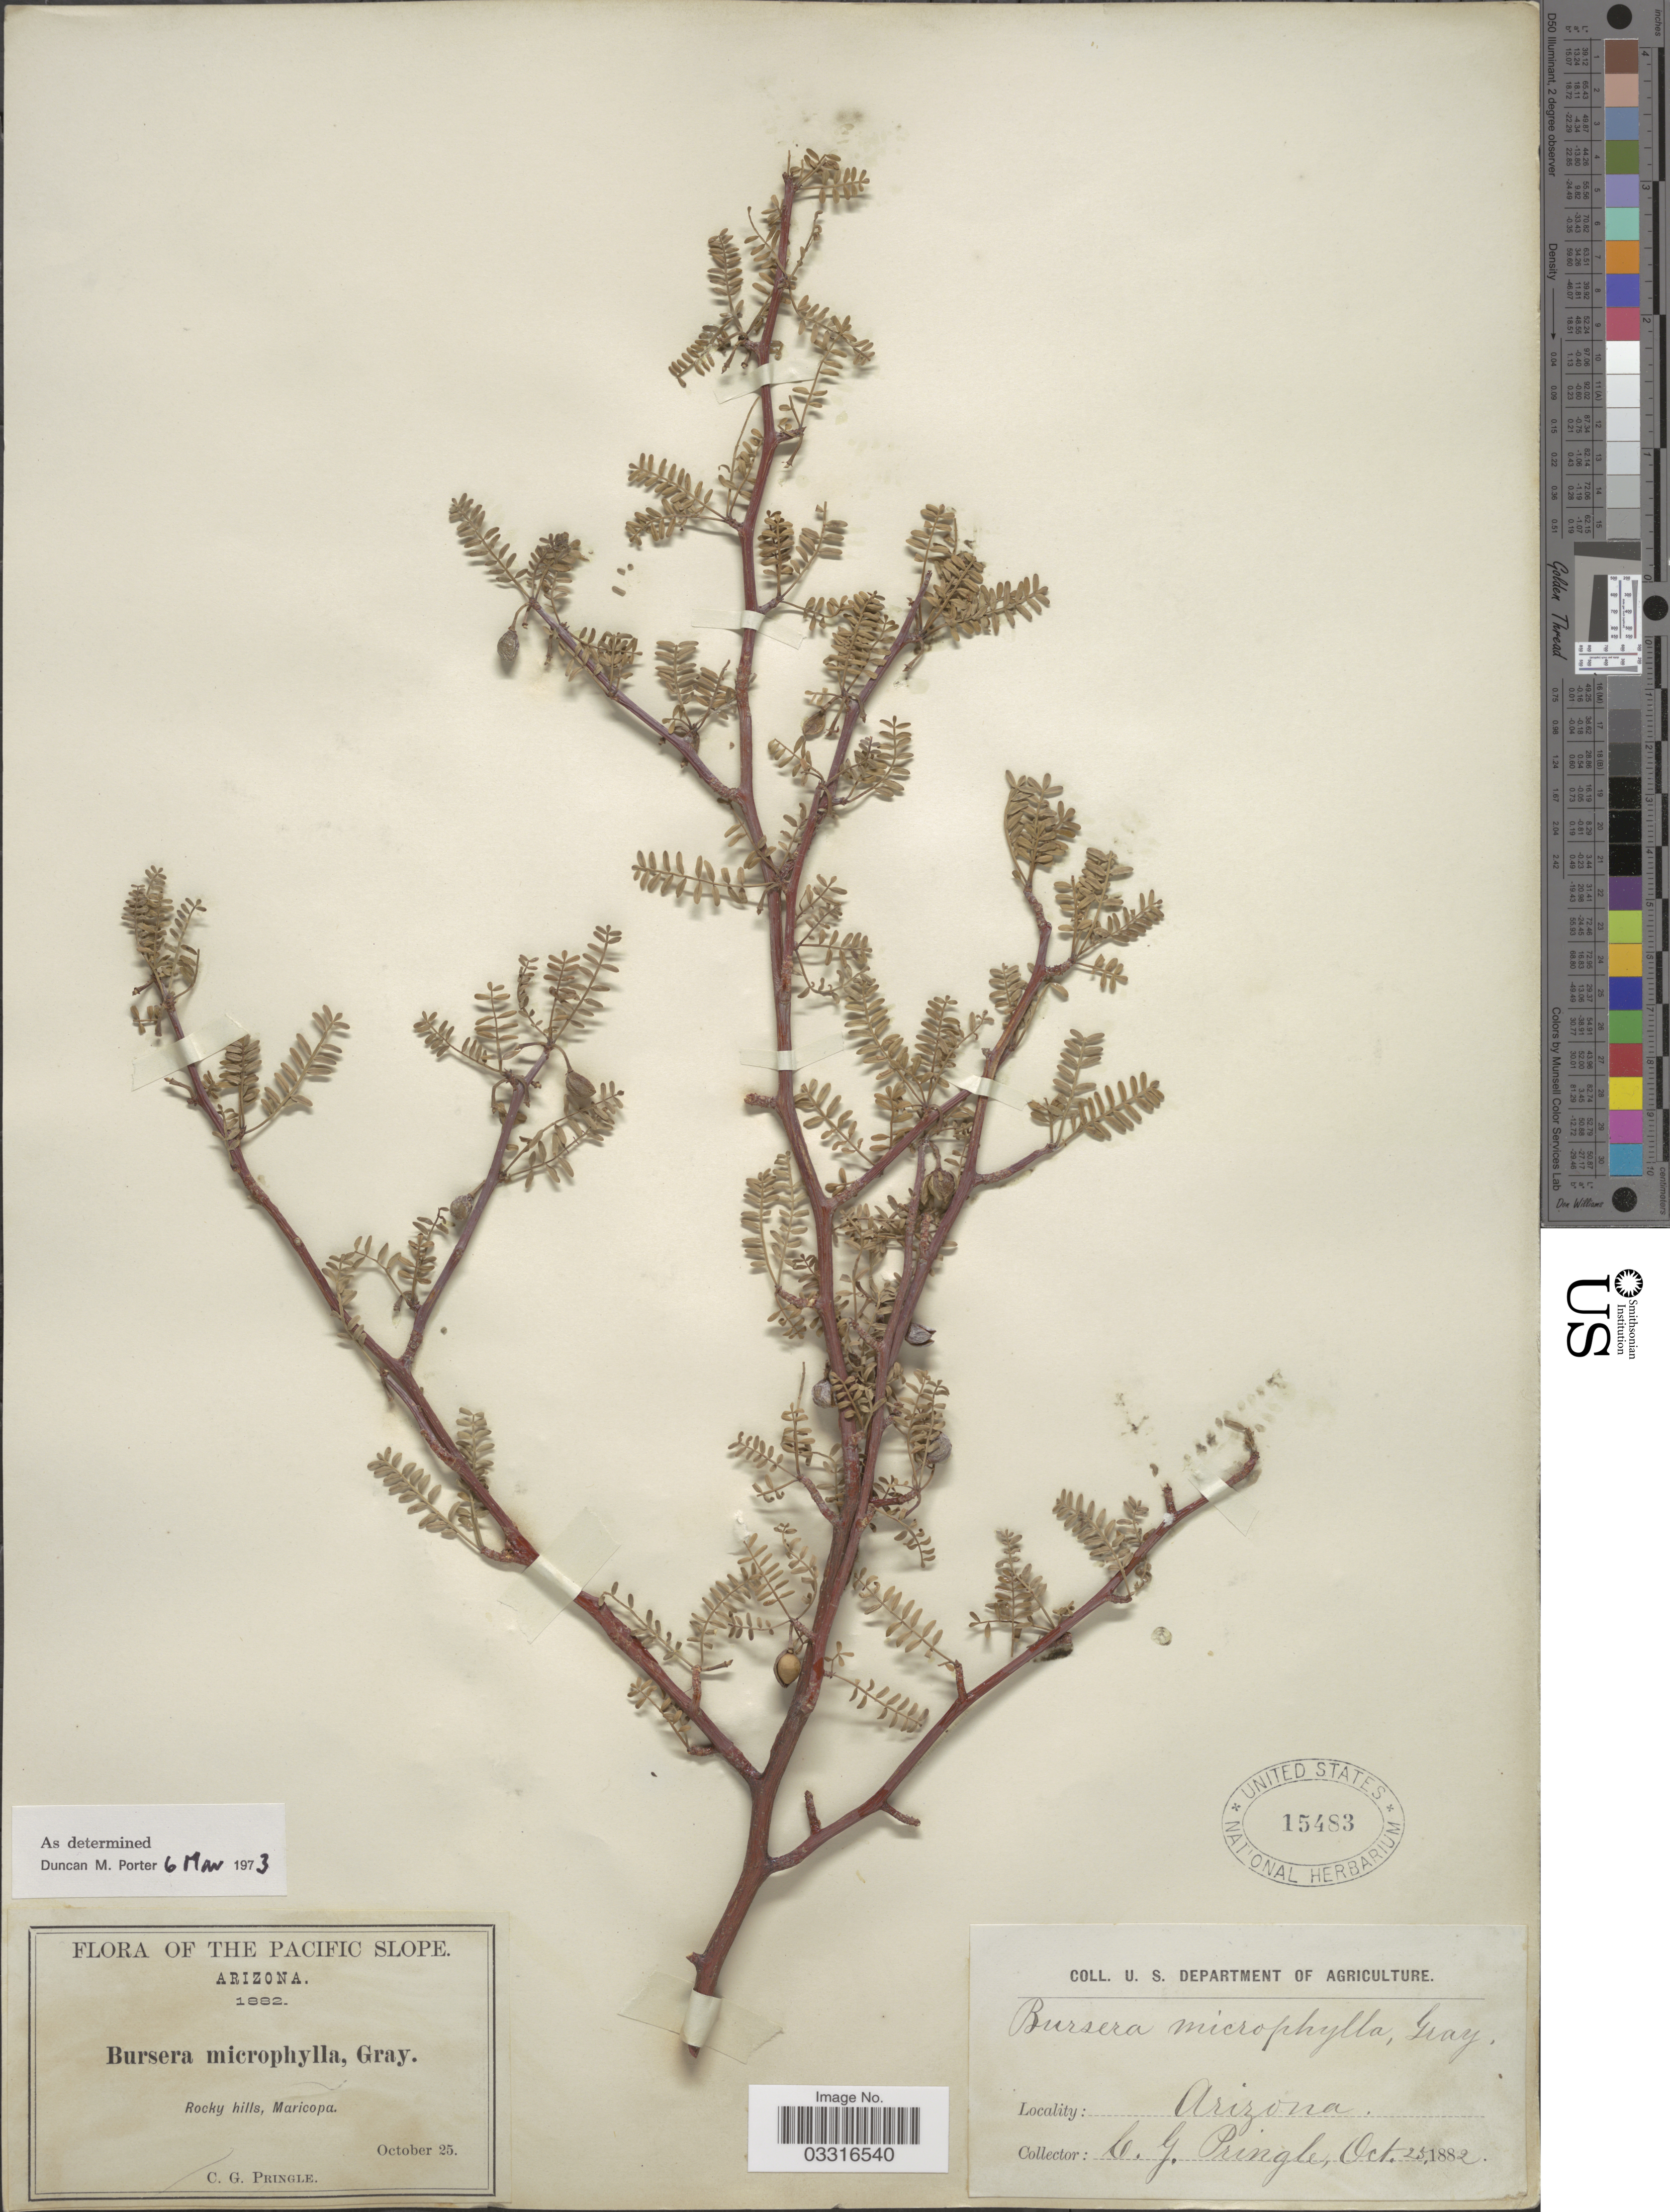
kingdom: Plantae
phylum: Tracheophyta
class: Magnoliopsida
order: Sapindales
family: Burseraceae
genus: Bursera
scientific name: Bursera microphylla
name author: A. Gray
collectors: C. G. Pringle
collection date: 1882-10-25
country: United States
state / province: Arizona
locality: The Pacific Slope. Rocky hills, Maricopa.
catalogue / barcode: US 15483